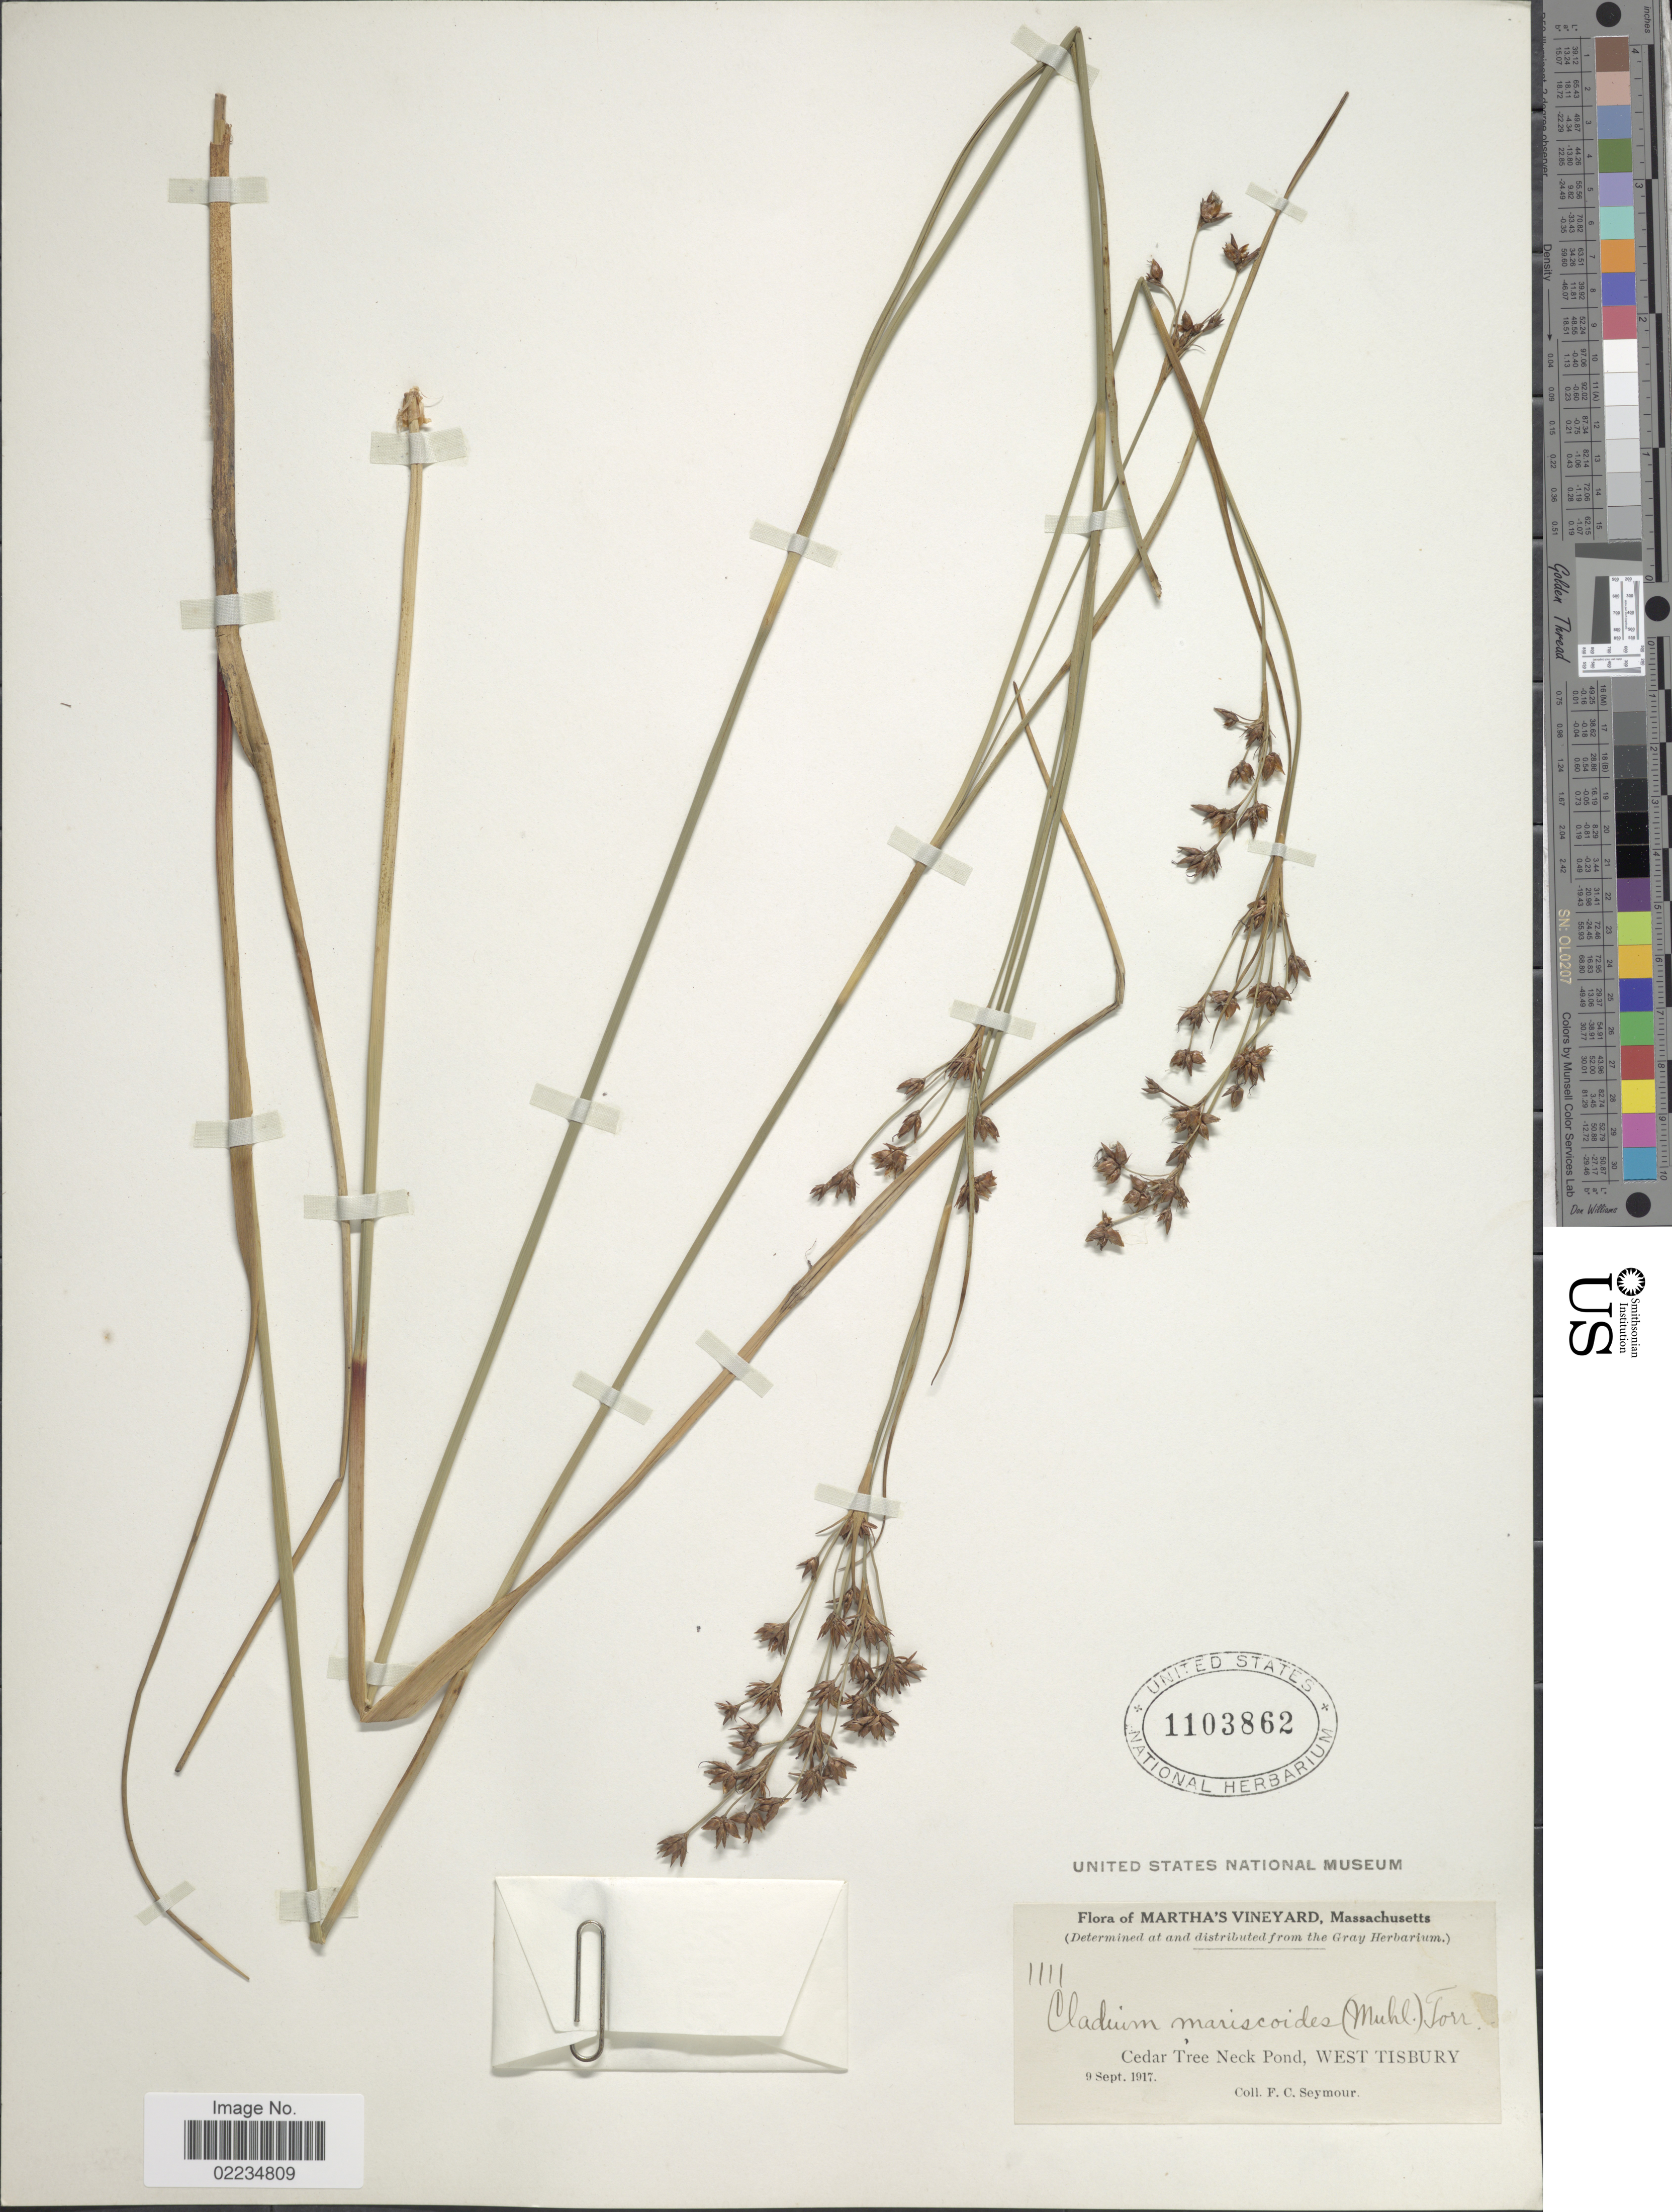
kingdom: Plantae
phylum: Tracheophyta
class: Liliopsida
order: Poales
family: Cyperaceae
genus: Cladium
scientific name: Cladium mariscoides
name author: (Muhl.) Torr.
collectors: F. C. Seymour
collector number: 1111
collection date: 1917-09-09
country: United States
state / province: Massachusetts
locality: Martha's Vineyard, Cedar Tree Neck Pond, West Tisbury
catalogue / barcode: US 1103862